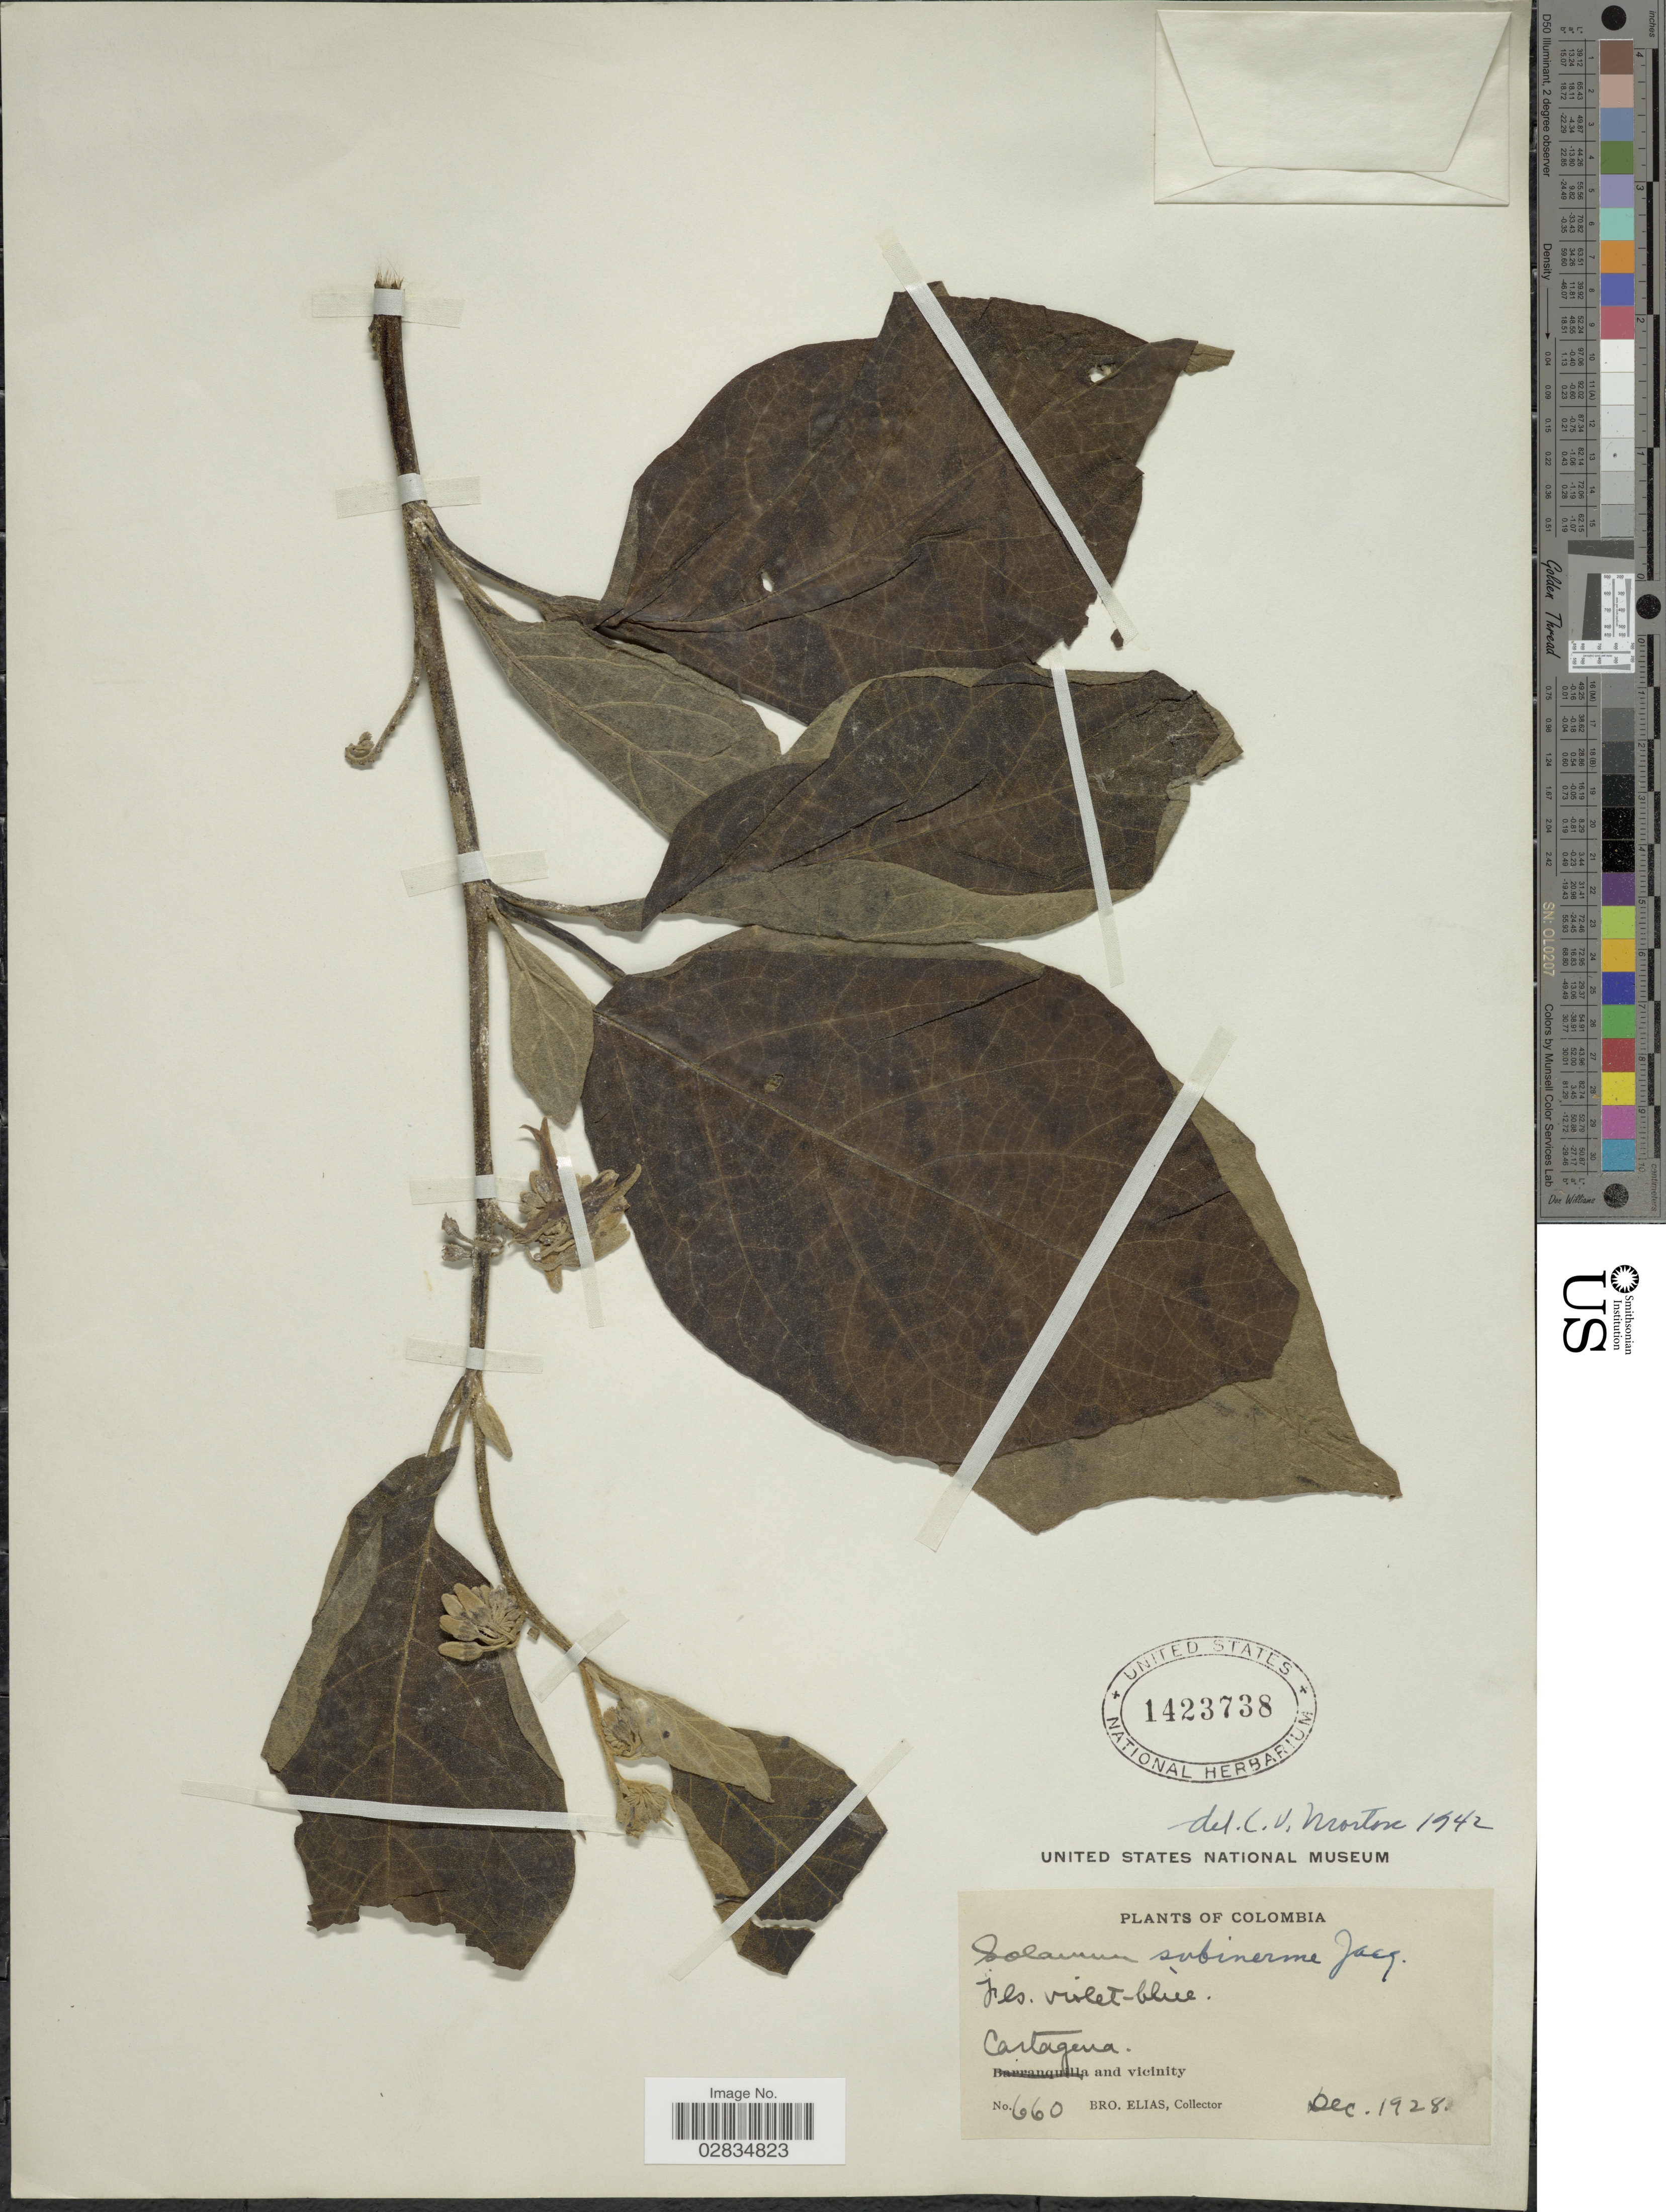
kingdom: Plantae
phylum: Tracheophyta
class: Magnoliopsida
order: Solanales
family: Solanaceae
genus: Solanum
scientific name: Solanum subinerme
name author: Jacq.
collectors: Bro. Elias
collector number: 660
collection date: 1928-12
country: Colombia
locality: Cartagena and vicinity.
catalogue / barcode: US 1423738